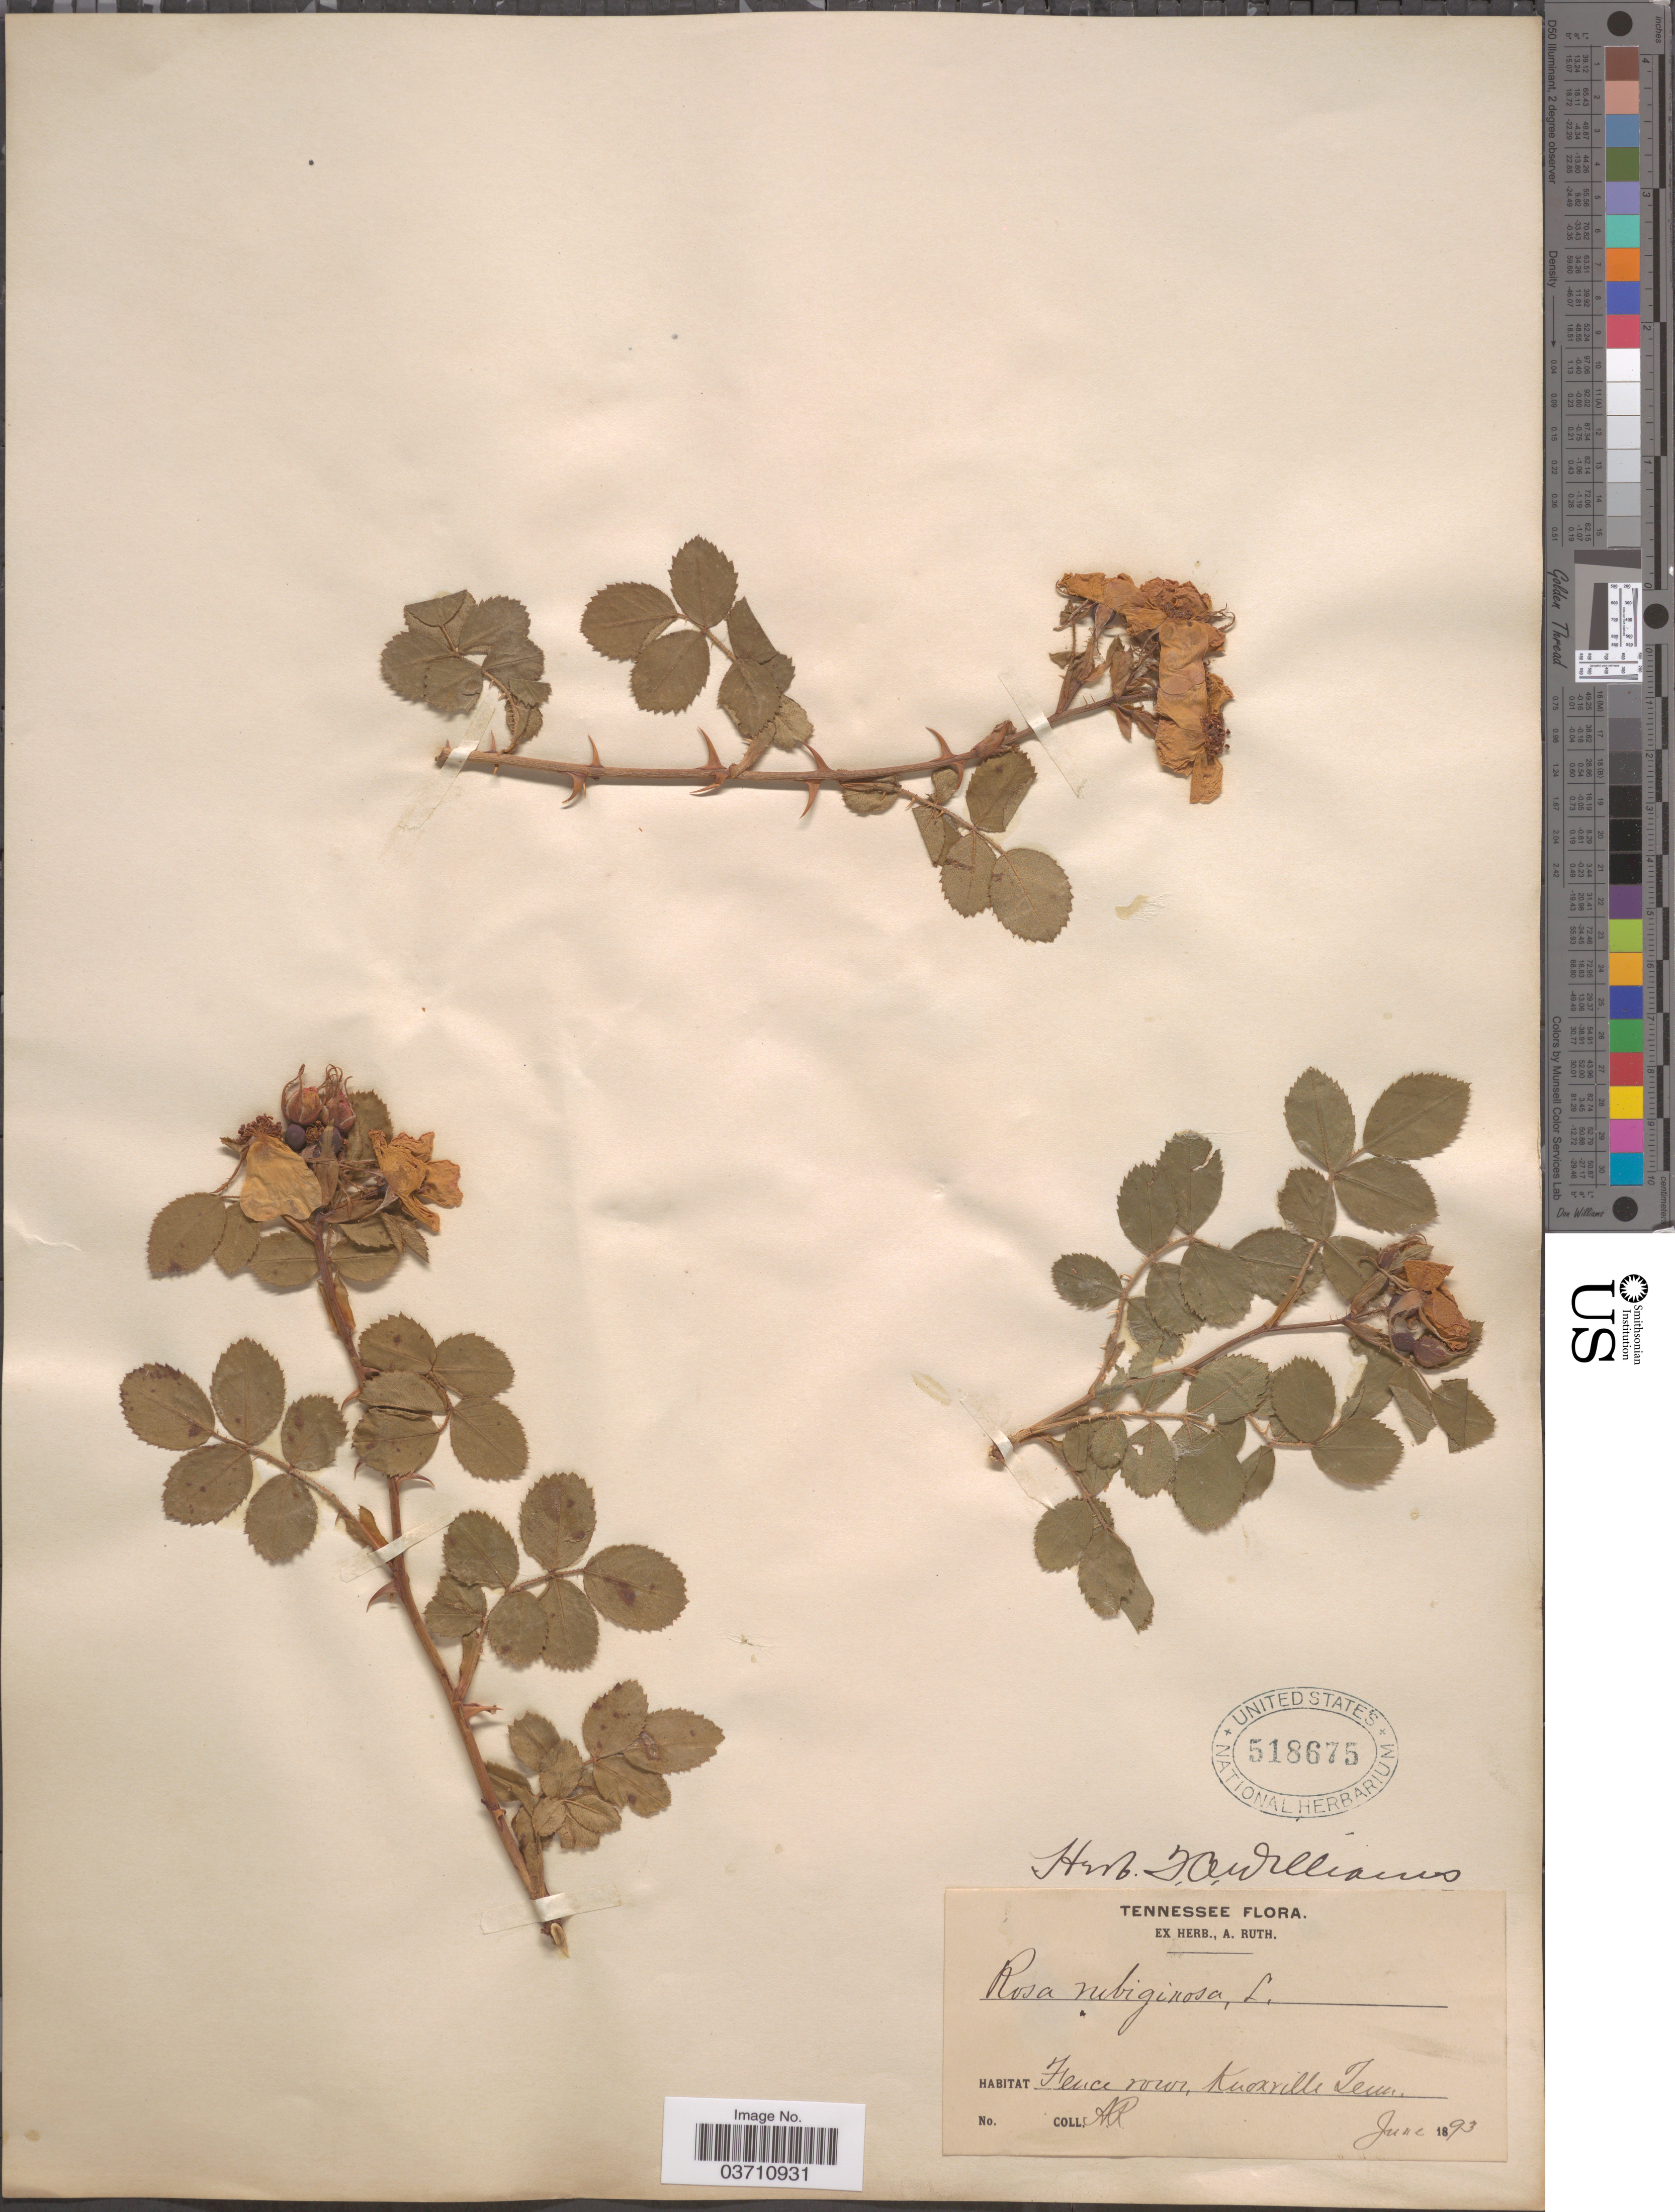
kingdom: Plantae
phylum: Tracheophyta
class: Magnoliopsida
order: Rosales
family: Rosaceae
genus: Rosa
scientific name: Rosa eglanteria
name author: L.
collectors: A. Ruth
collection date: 1893-06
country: United States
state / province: Tennessee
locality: Knoxville.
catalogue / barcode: US 518675